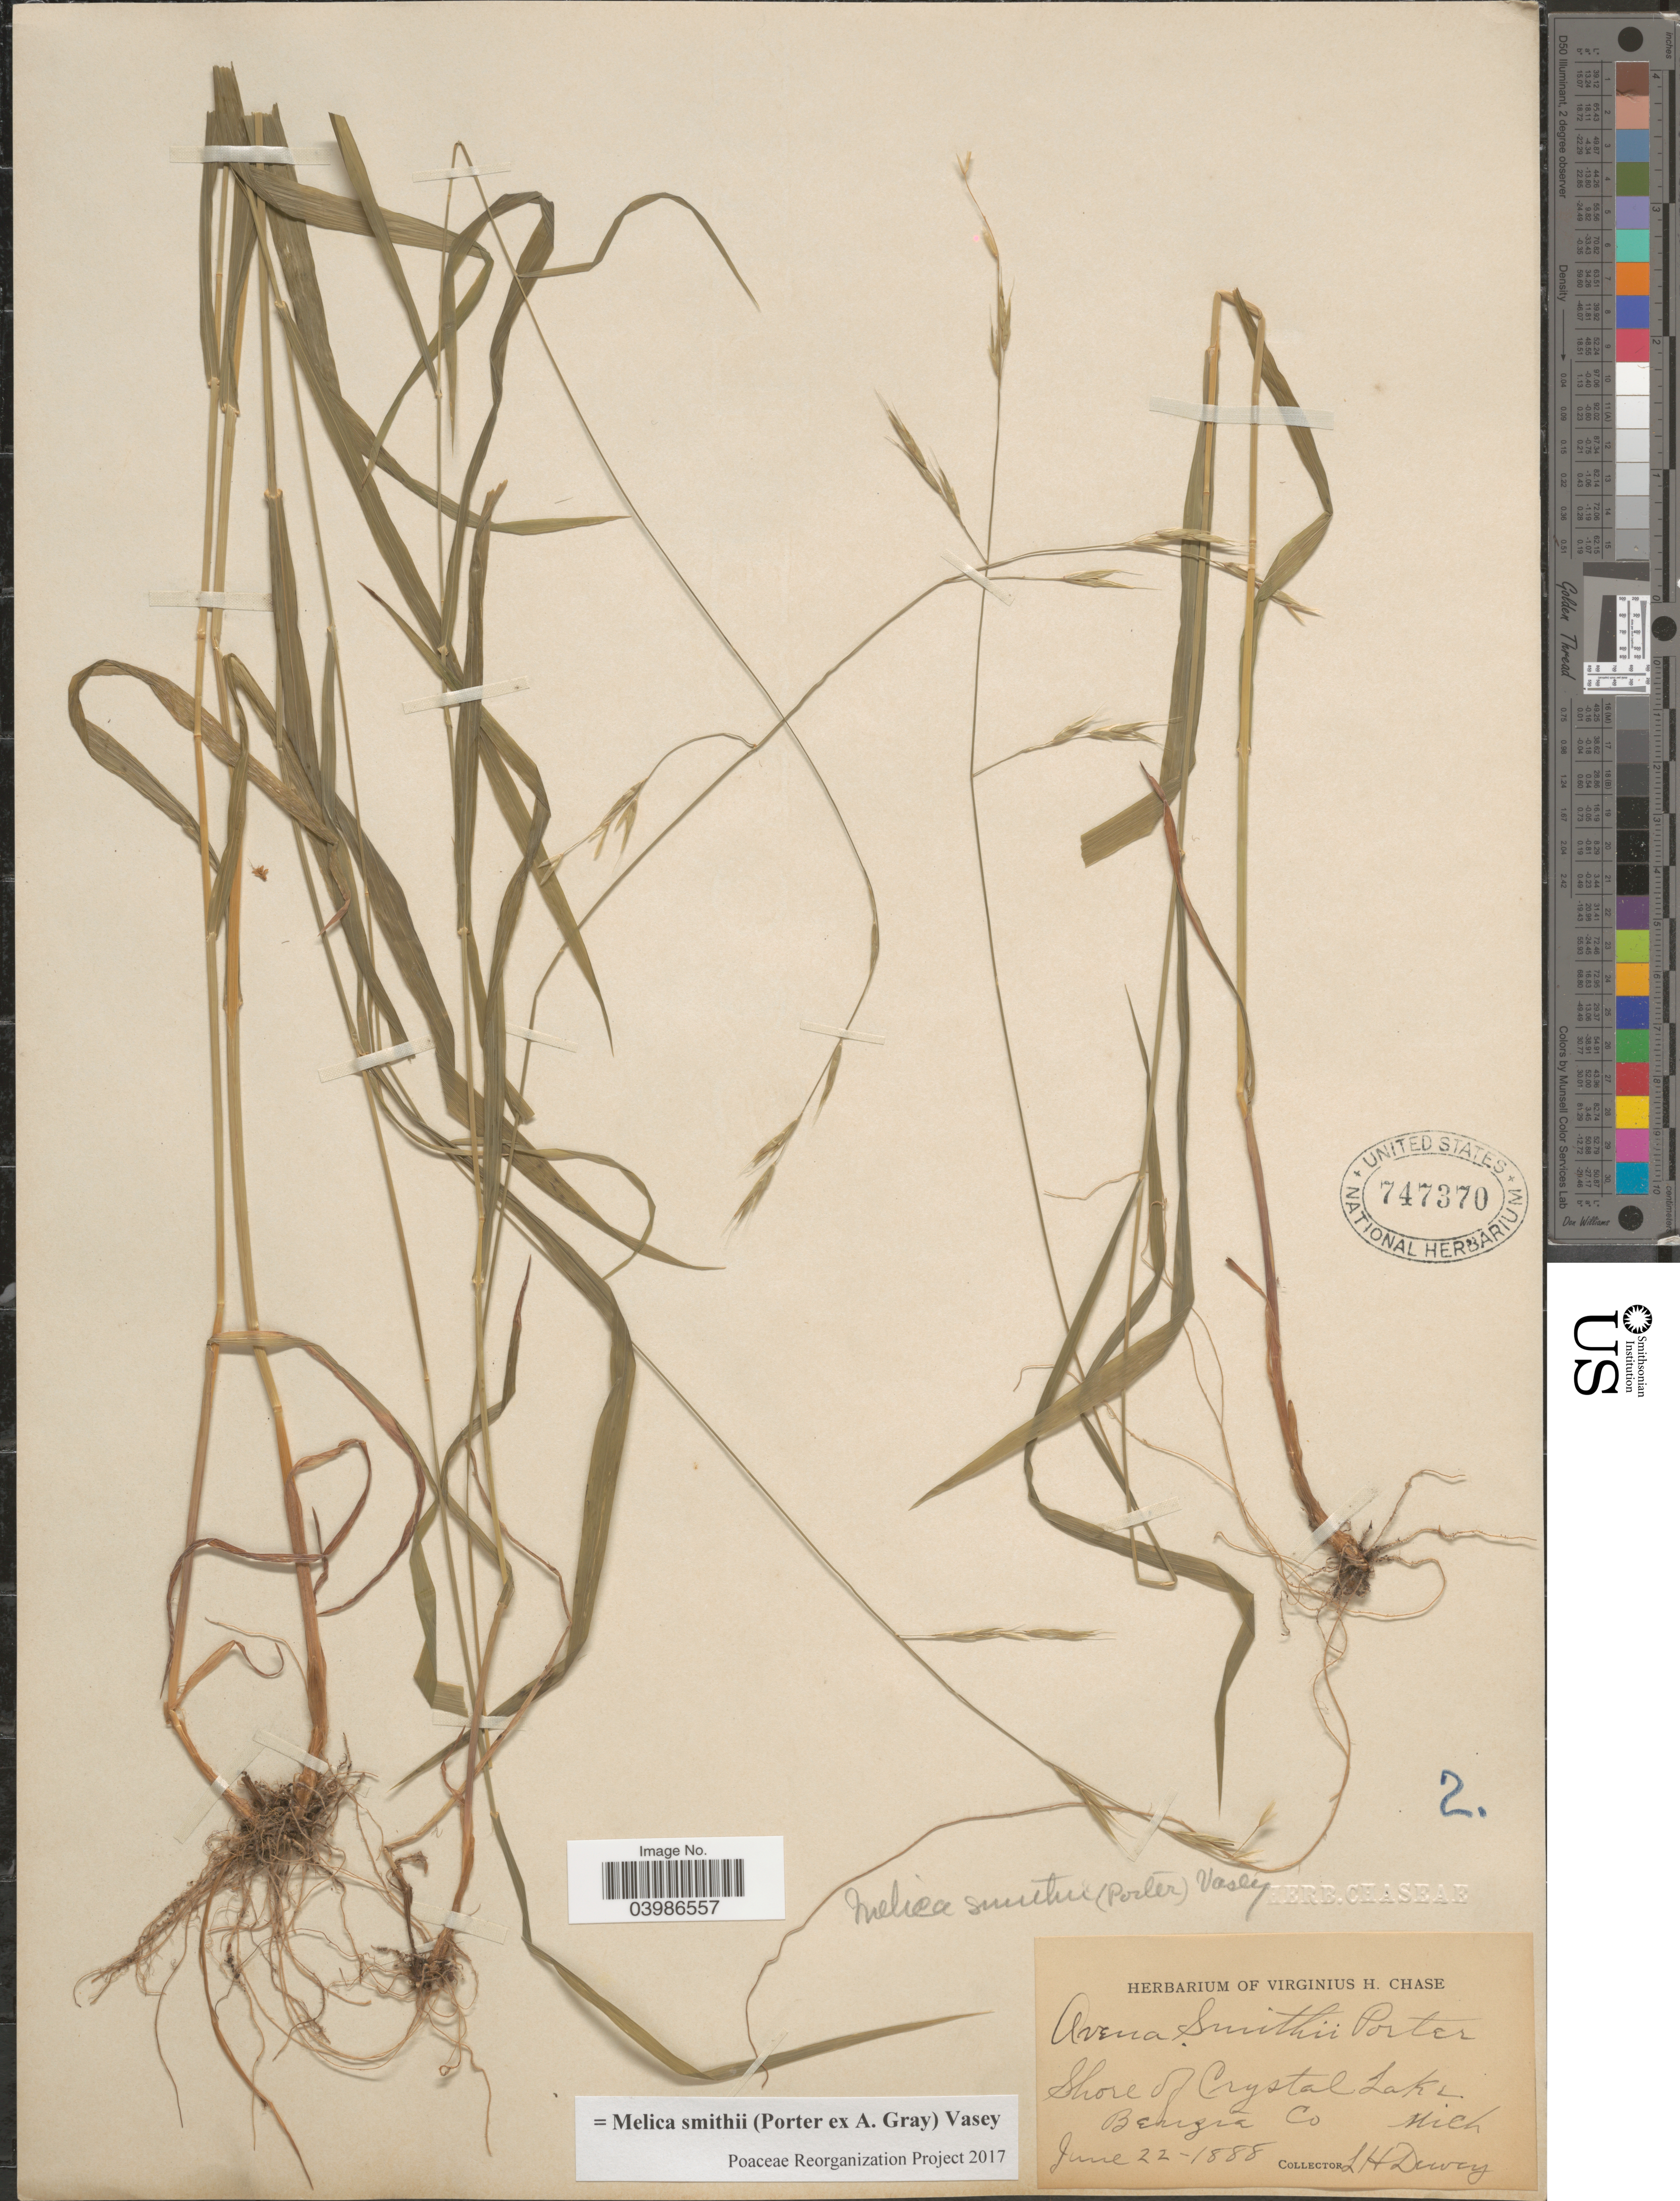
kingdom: Plantae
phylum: Tracheophyta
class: Liliopsida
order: Poales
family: Poaceae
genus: Melica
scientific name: Melica smithii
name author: (Porter ex A. Gray) Vasey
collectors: L. H. Dewey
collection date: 1888-06-22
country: United States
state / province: Michigan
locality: Shore of Crystal Lake. Benzie Co.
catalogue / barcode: US 747370